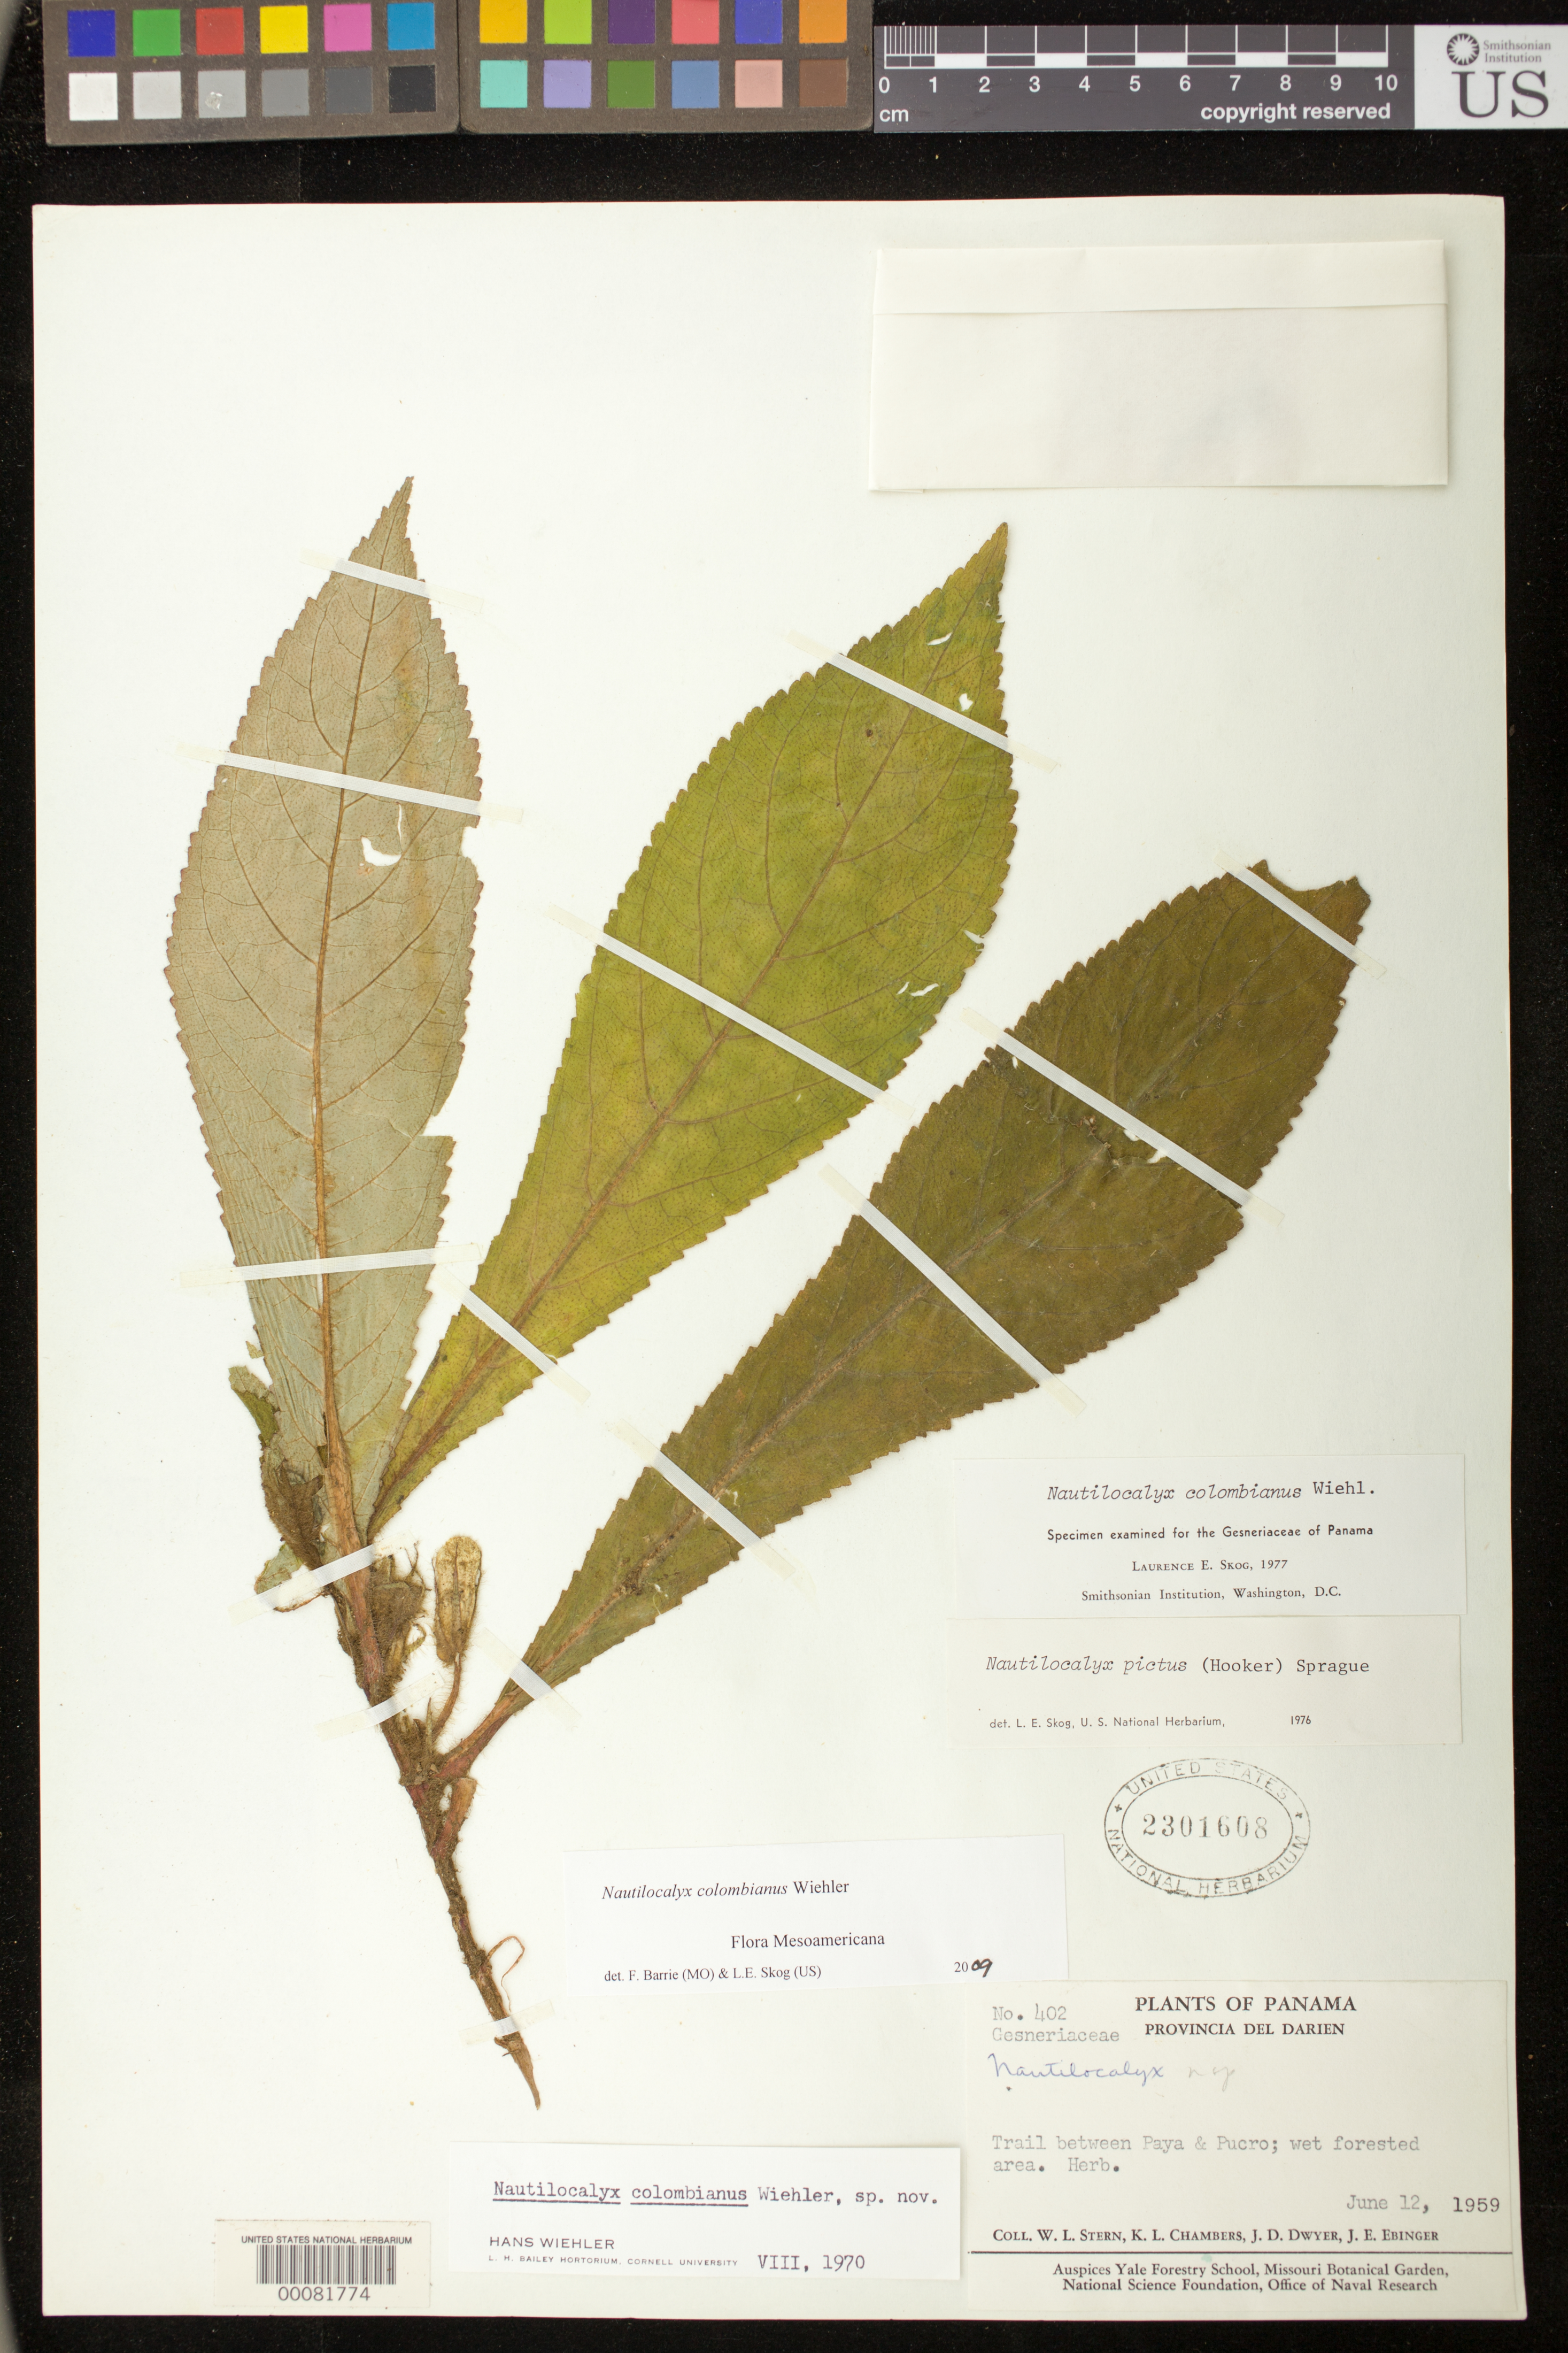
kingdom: Plantae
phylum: Tracheophyta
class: Magnoliopsida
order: Lamiales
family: Gesneriaceae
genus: Nautilocalyx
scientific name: Nautilocalyx colombianus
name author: Wiehler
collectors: W. L. Stern, K. L. Chambers, J. D. Dwyer & J. Ebinger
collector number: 402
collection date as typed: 12 Jun 1959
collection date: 1959-06-12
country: Panama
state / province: Darién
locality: Trail between Paya and Pucro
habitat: Wet forested area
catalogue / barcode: US 2301608